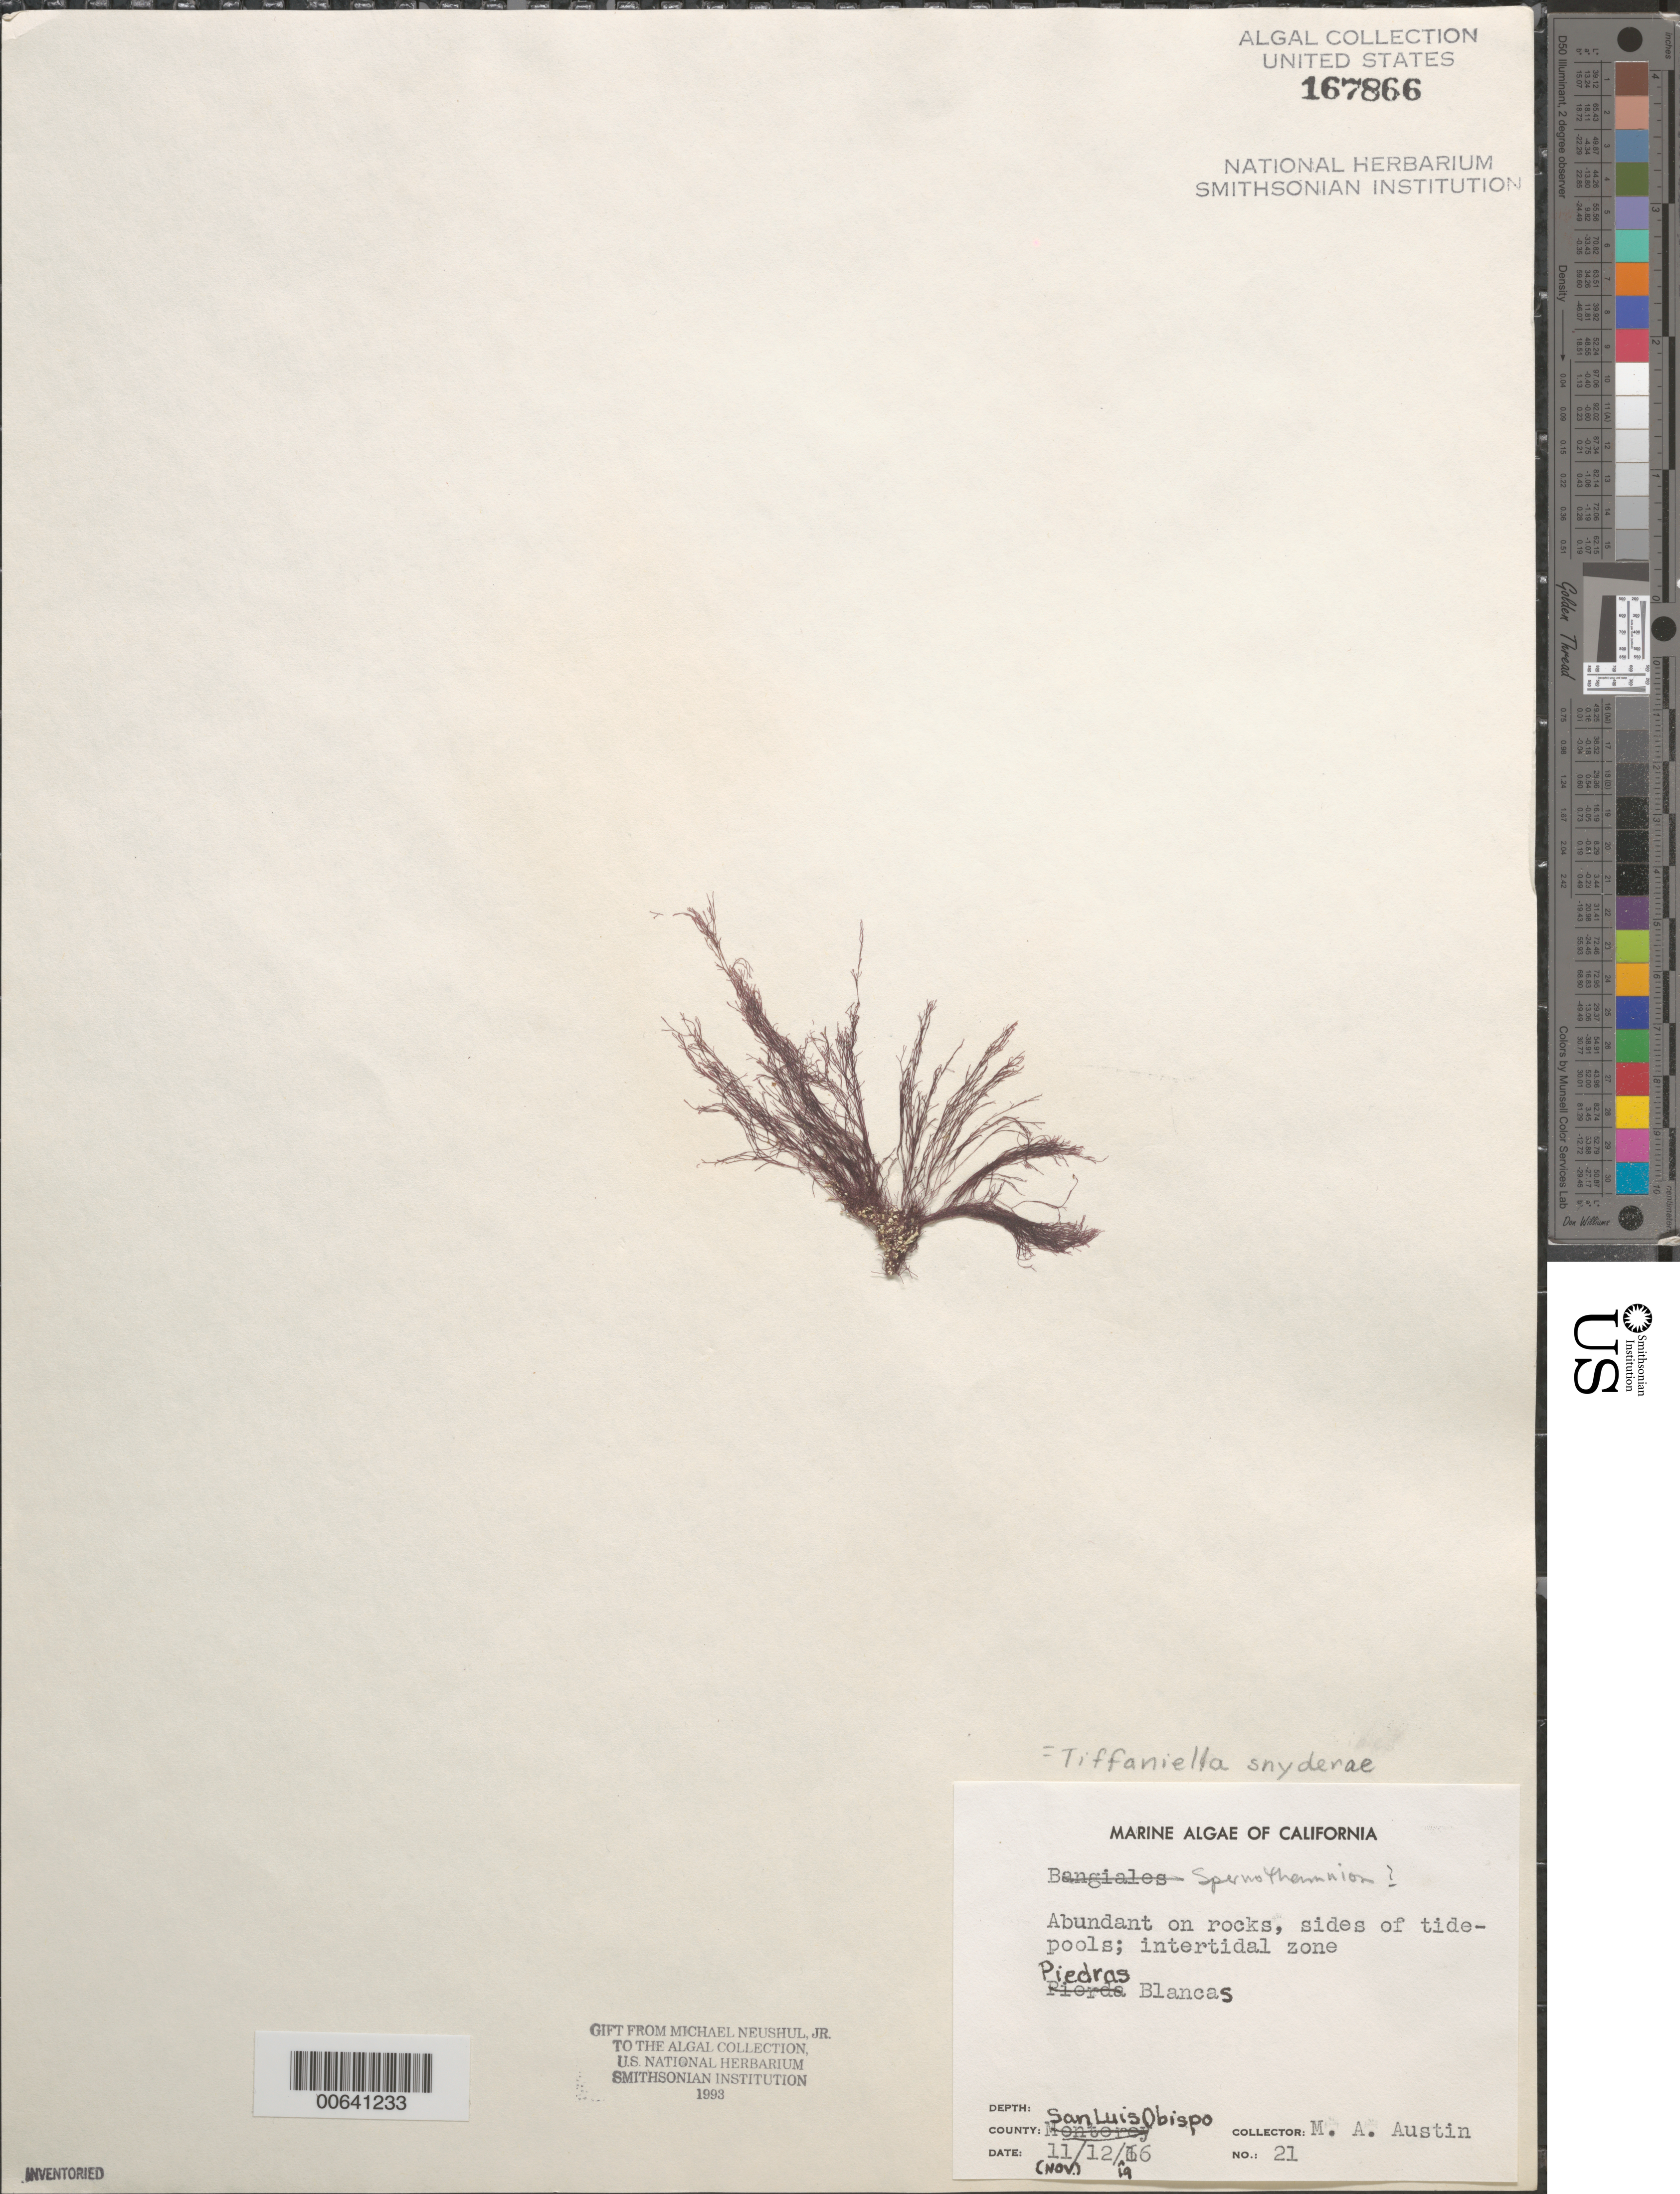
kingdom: Plantae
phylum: Rhodophyta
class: Florideophyceae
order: Ceramiales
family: Wrangeliaceae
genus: Tiffaniella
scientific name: Tiffaniella snyderae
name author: (Farl.) I.A. Abbott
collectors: M. Austin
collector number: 21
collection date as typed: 12 Nov 1966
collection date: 1966-11-12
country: United States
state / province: California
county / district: San Luis Obispo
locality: Piedras Blancas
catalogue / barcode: US 167866